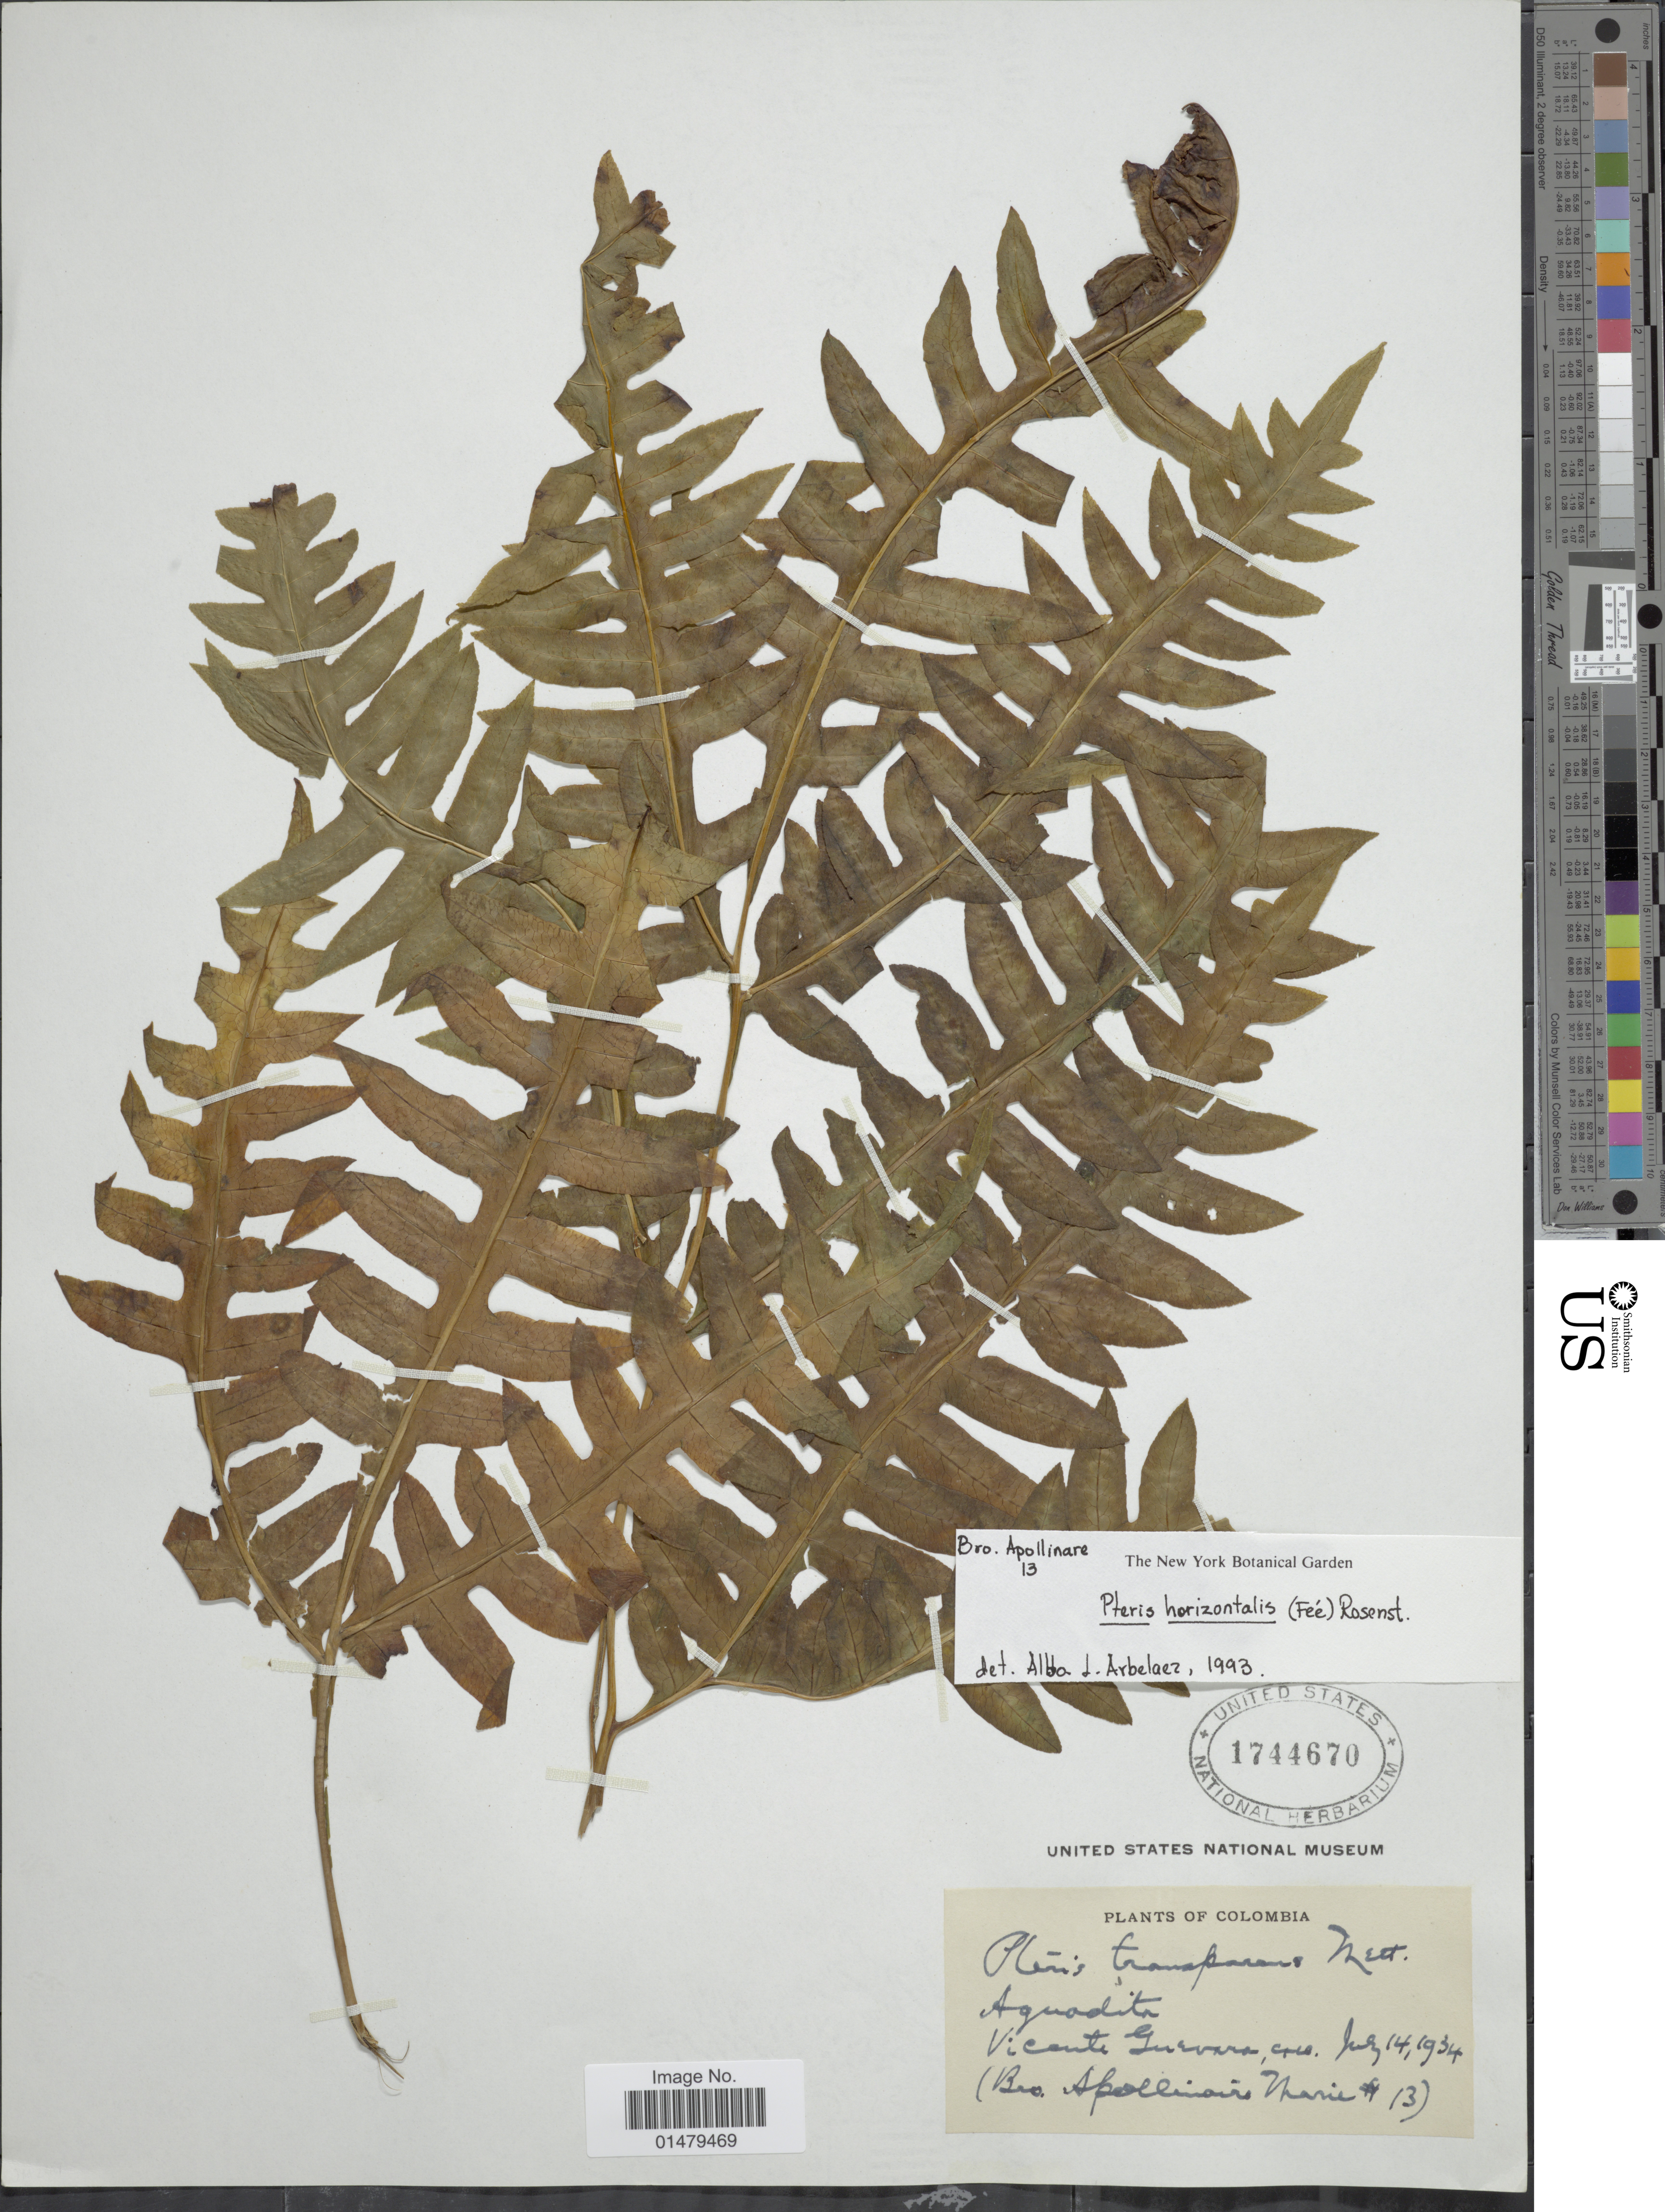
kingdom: Plantae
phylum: Tracheophyta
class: Polypodiopsida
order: Polypodiales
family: Pteridaceae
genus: Pteris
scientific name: Pteris horizontalis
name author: (Fée) Rosenst.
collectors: Bro. Apollinaire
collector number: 13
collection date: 1934-07-14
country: Colombia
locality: Aguadita. Vicente Guevara.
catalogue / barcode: US 1744670